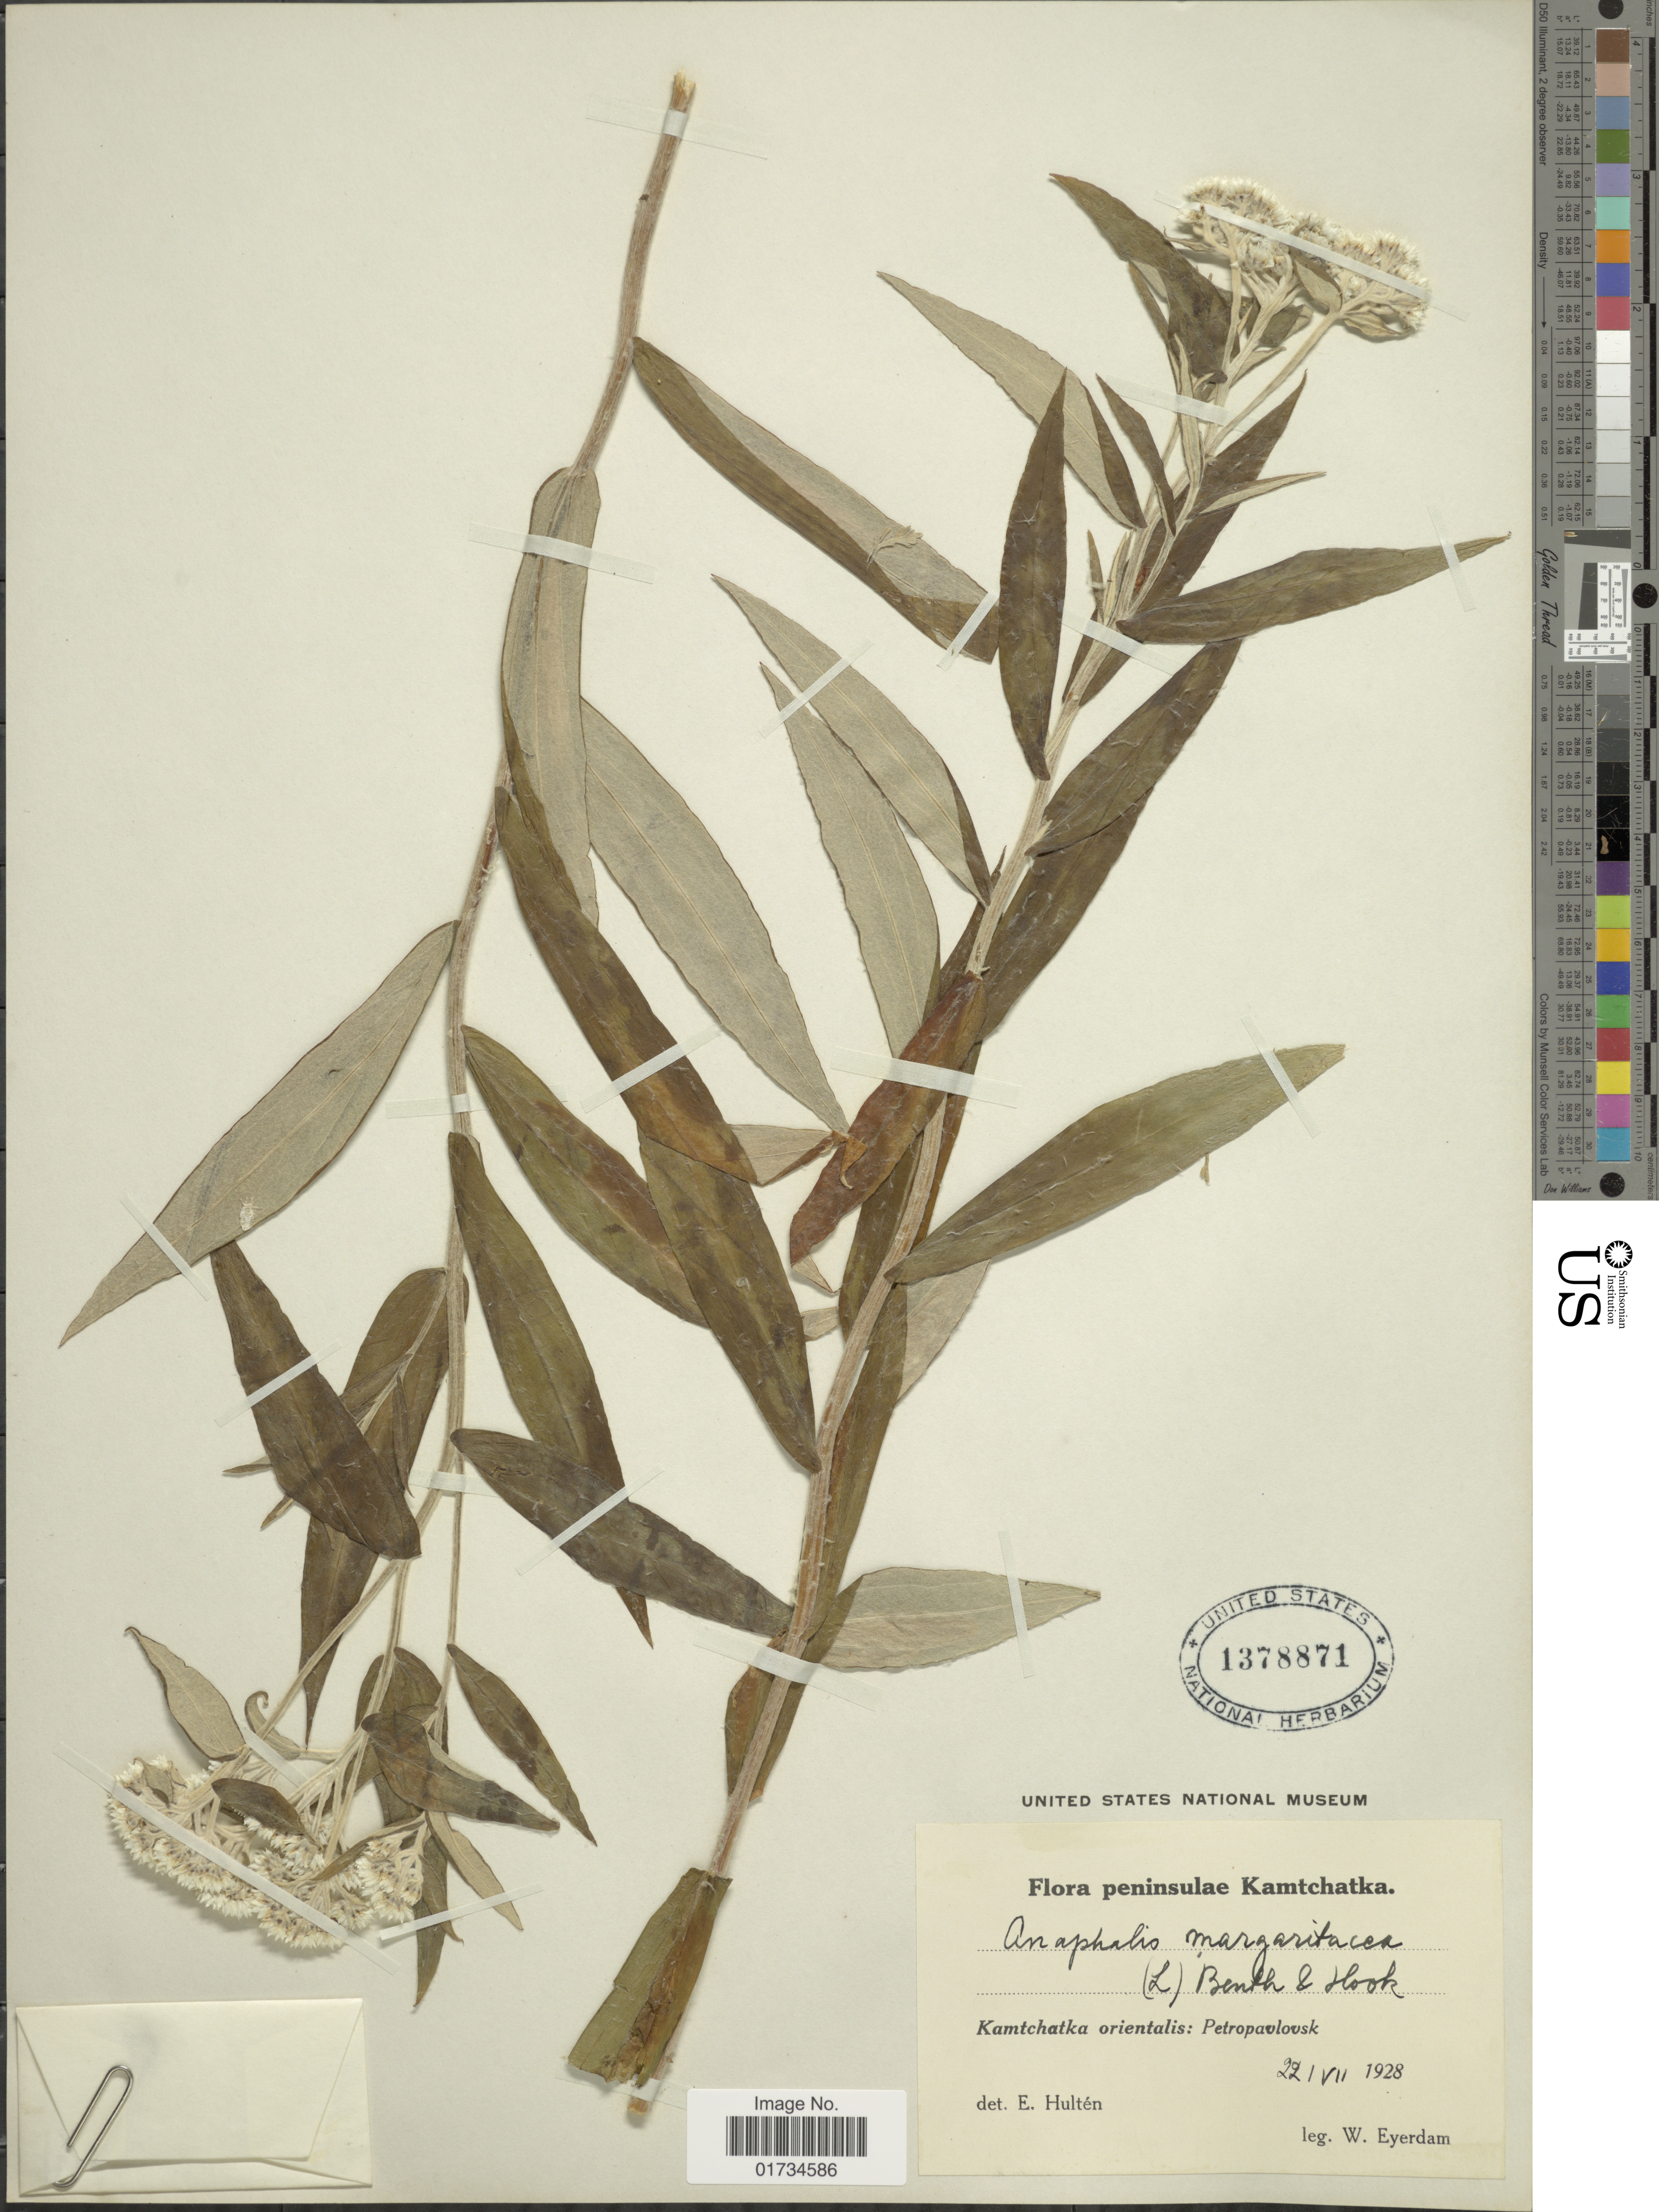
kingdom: Plantae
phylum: Tracheophyta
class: Magnoliopsida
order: Asterales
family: Asteraceae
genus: Anaphalis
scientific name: Anaphalis margaritacea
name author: (L.) Benth. & Hook. f.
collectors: W. J. Eyerdam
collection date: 1928-07-22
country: Russian Federation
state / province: Kamchatka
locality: Kamchatka orientalis: Petropavlovsk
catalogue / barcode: US 1378871